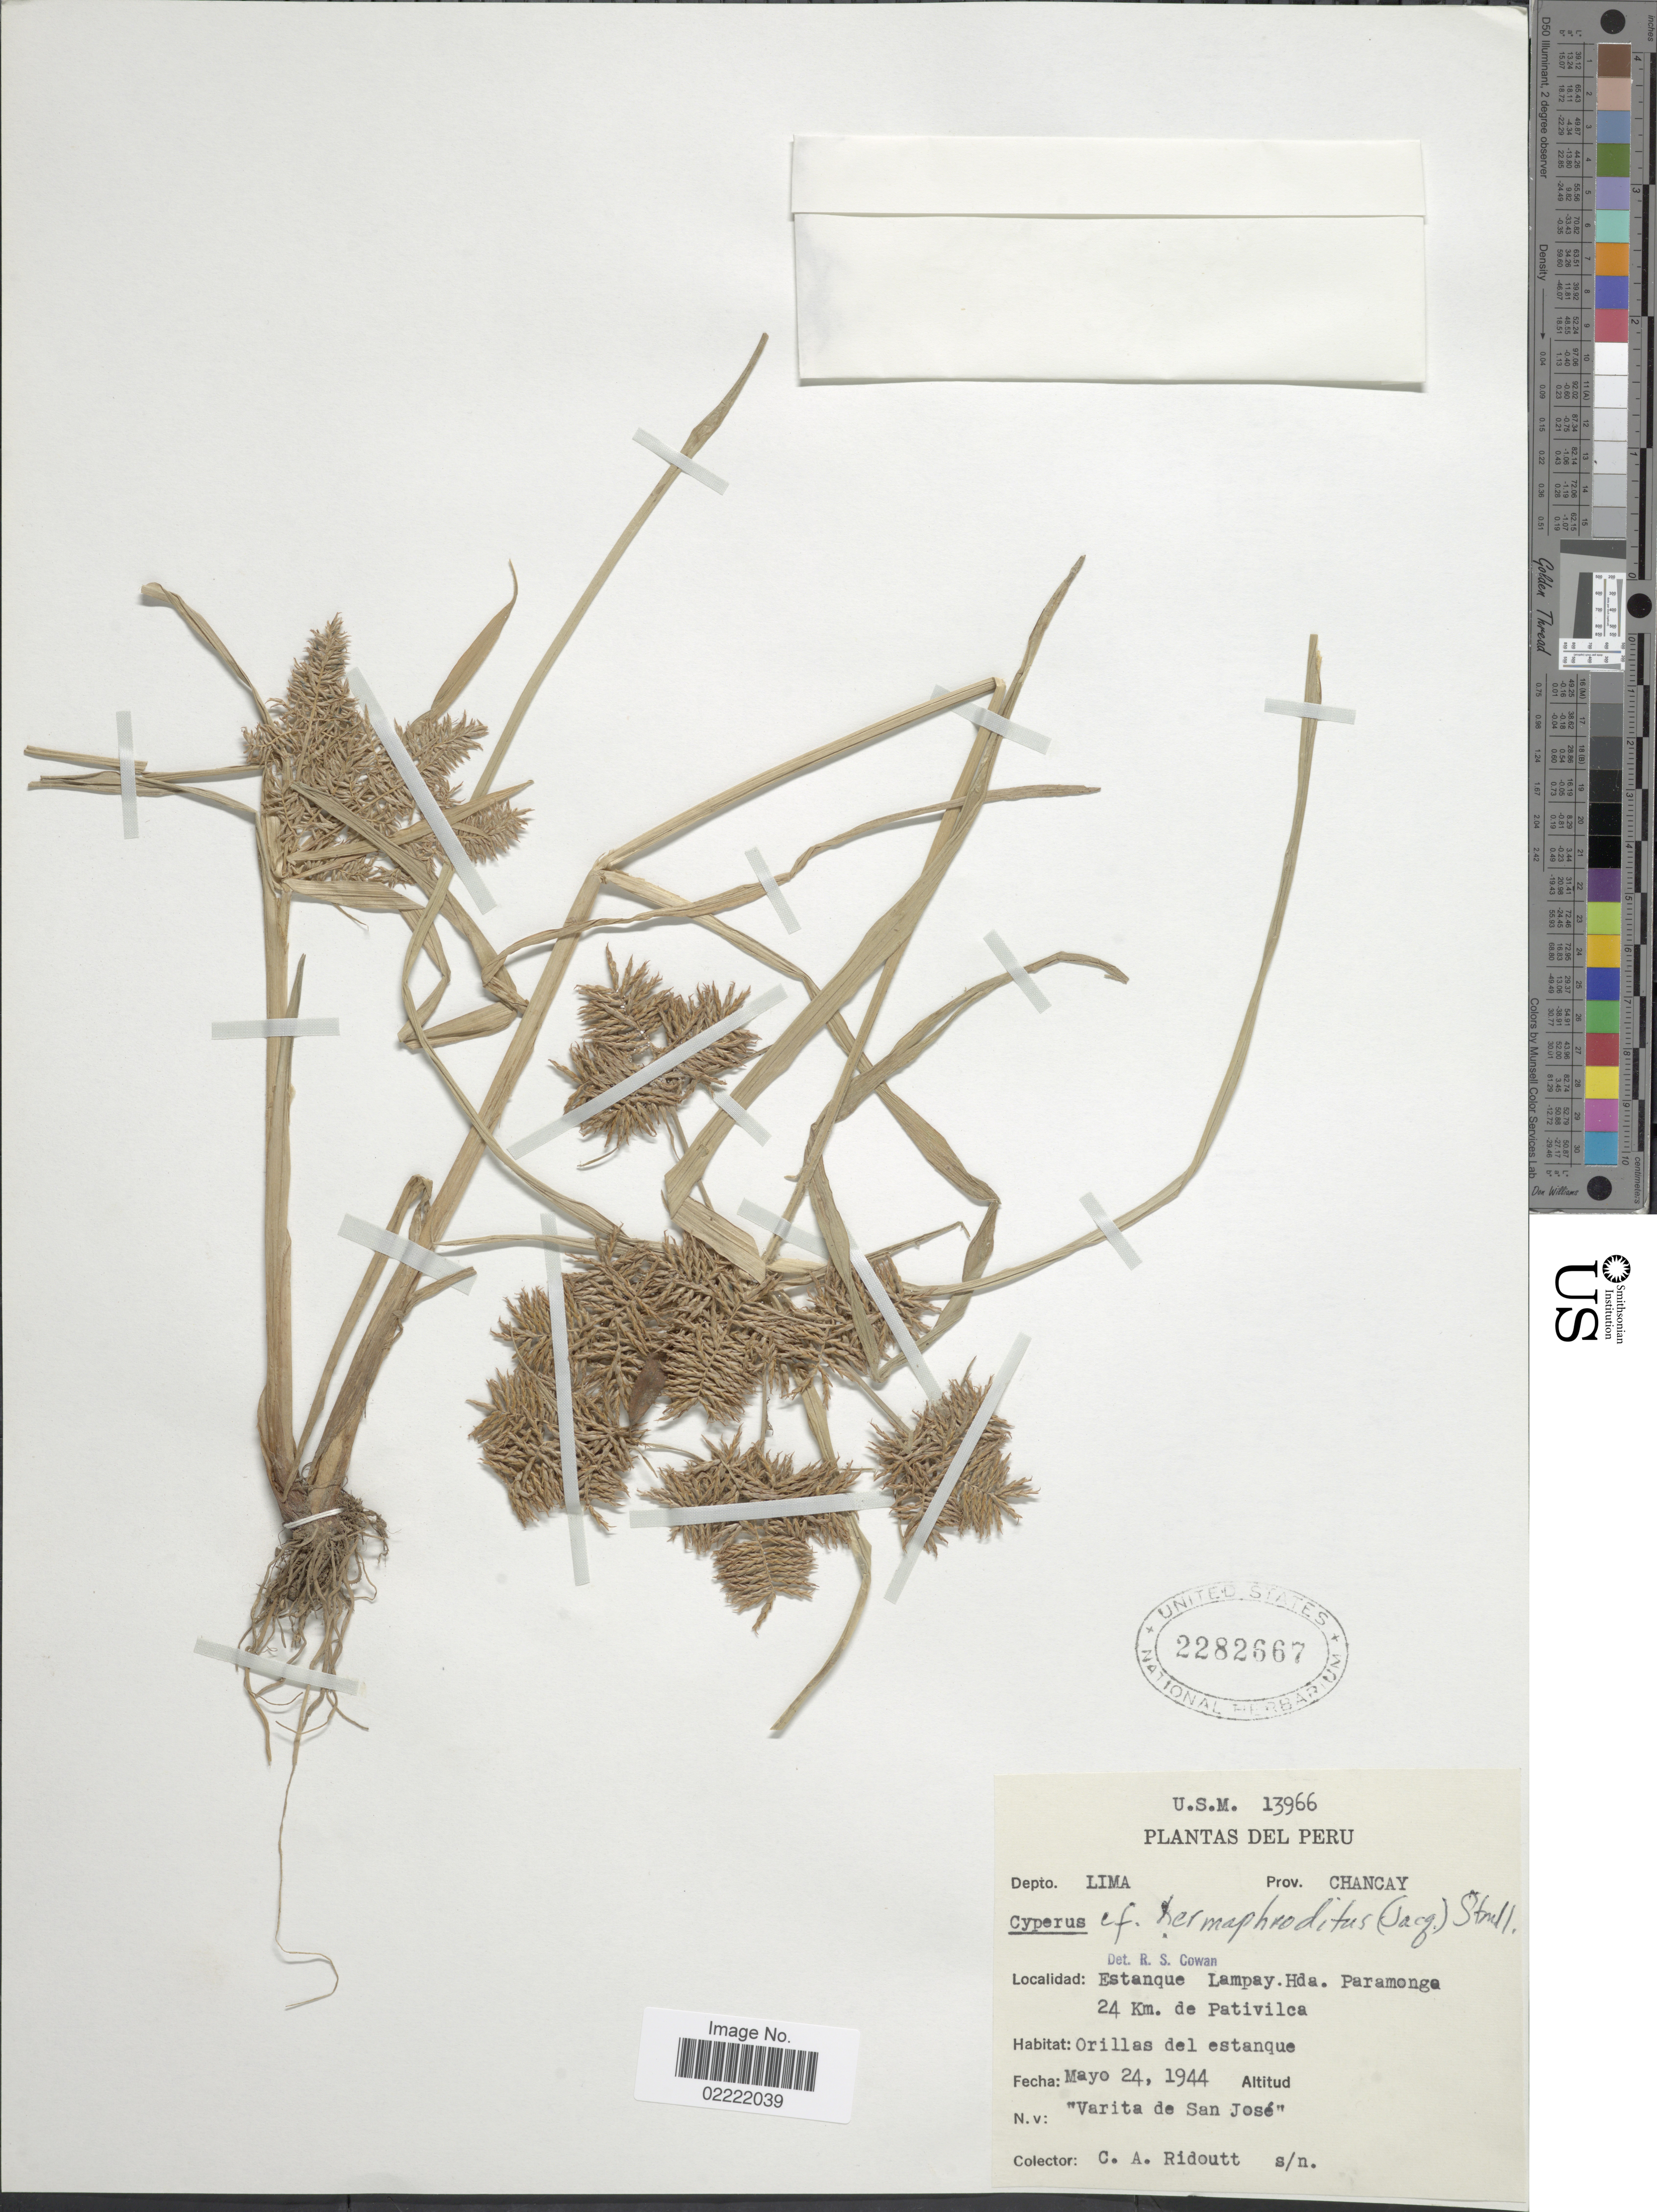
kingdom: Plantae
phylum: Tracheophyta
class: Liliopsida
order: Poales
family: Cyperaceae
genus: Cyperus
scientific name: Cyperus hermaphroditus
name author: (Jacq.) Standl.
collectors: C. Ridoutt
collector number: s.n./ U.S.M. 13966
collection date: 1944-05-24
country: Peru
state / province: Lima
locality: Depto. Lima, Prov. Chancay, Estanque Lampay Hda. Paramonga 24 Km de Pativilca, Orillas del estanque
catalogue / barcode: US 2282667